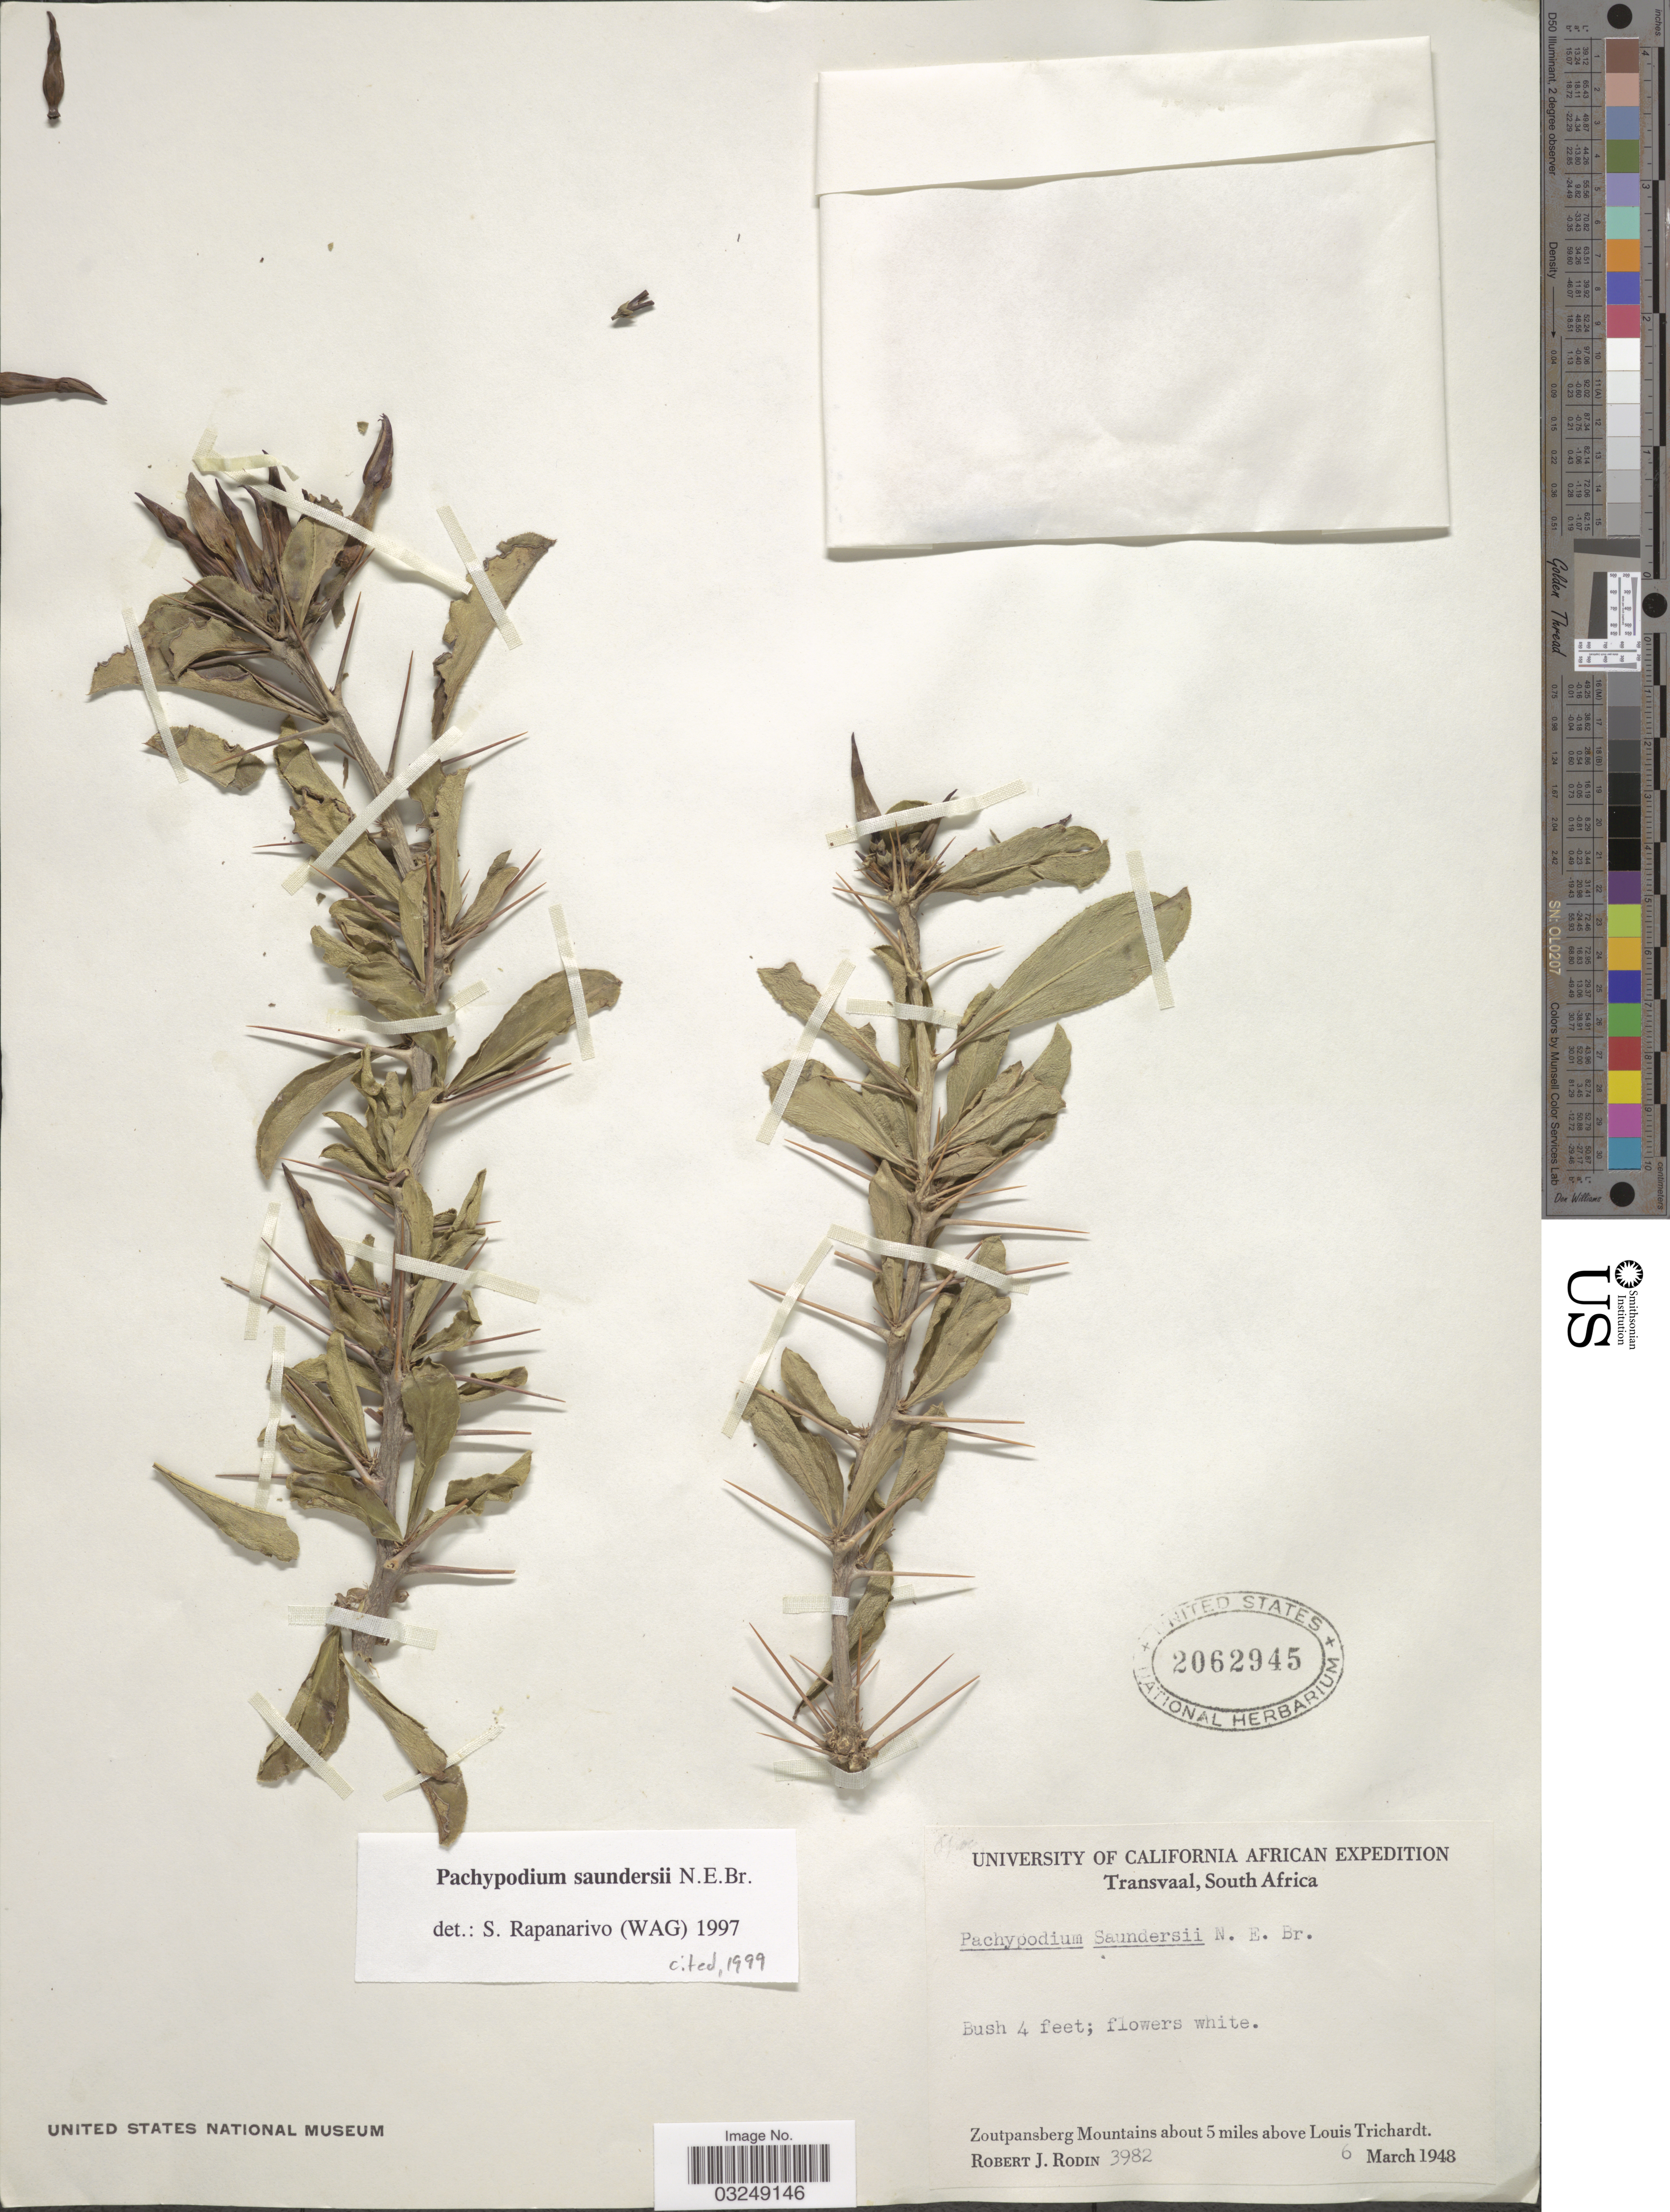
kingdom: Plantae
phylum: Tracheophyta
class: Magnoliopsida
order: Gentianales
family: Apocynaceae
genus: Pachypodium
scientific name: Pachypodium saundersii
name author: N.E. Br.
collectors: R. J. Rodin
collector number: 3982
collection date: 1948-03-06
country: South Africa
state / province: Limpopo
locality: Transvaal. Zoutpansberg Mountains about 5 miles above Louis Trichardt.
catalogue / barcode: US 2062945